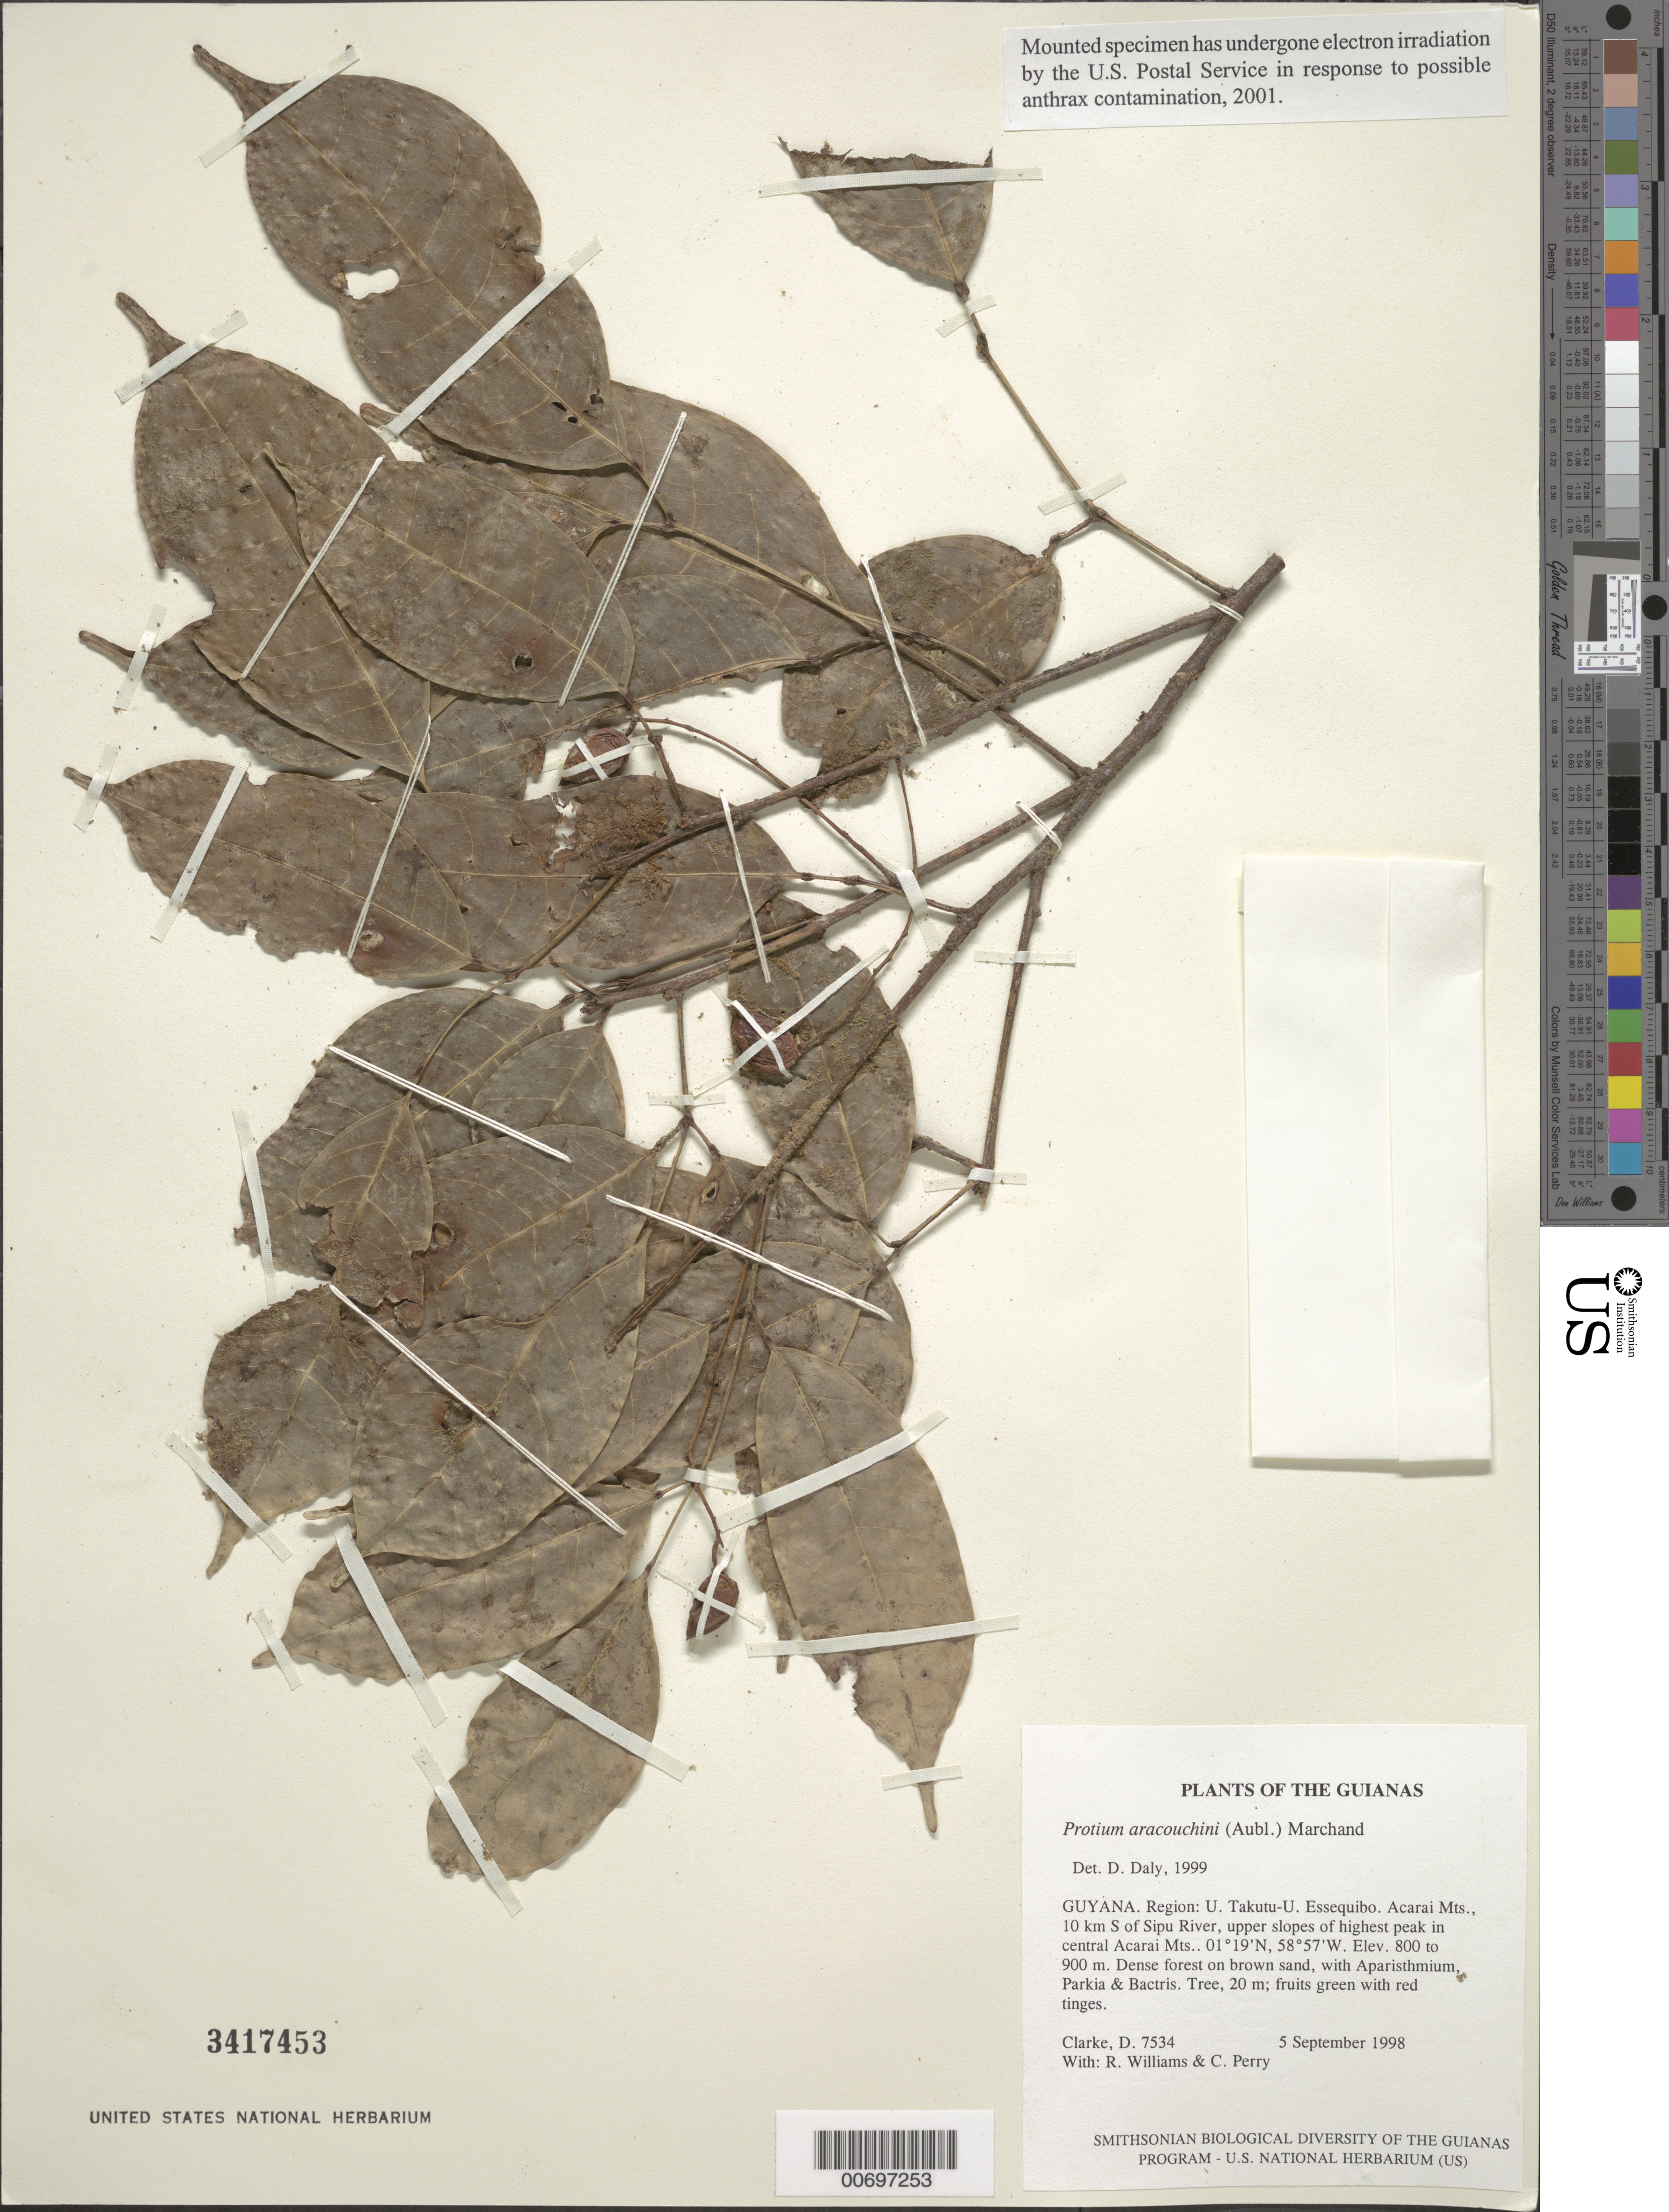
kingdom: Plantae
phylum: Tracheophyta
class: Magnoliopsida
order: Sapindales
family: Burseraceae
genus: Protium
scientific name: Protium aracouchini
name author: (Aubl.) Marchand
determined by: Daly, D. C.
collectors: H. D. Clarke, R. Williams & C. Perry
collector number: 7534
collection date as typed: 5 September 1998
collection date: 1998-09-05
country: Guyana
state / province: U. Takutu-U. Essequibo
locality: Acarai Mts., 10 km S of Sipu River, upper slopes of highest peak in central Acarai Mts.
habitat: Dense forest on brown sand, with Aparisthmium, Parkia & Bactris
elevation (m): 800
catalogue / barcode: US 3417453